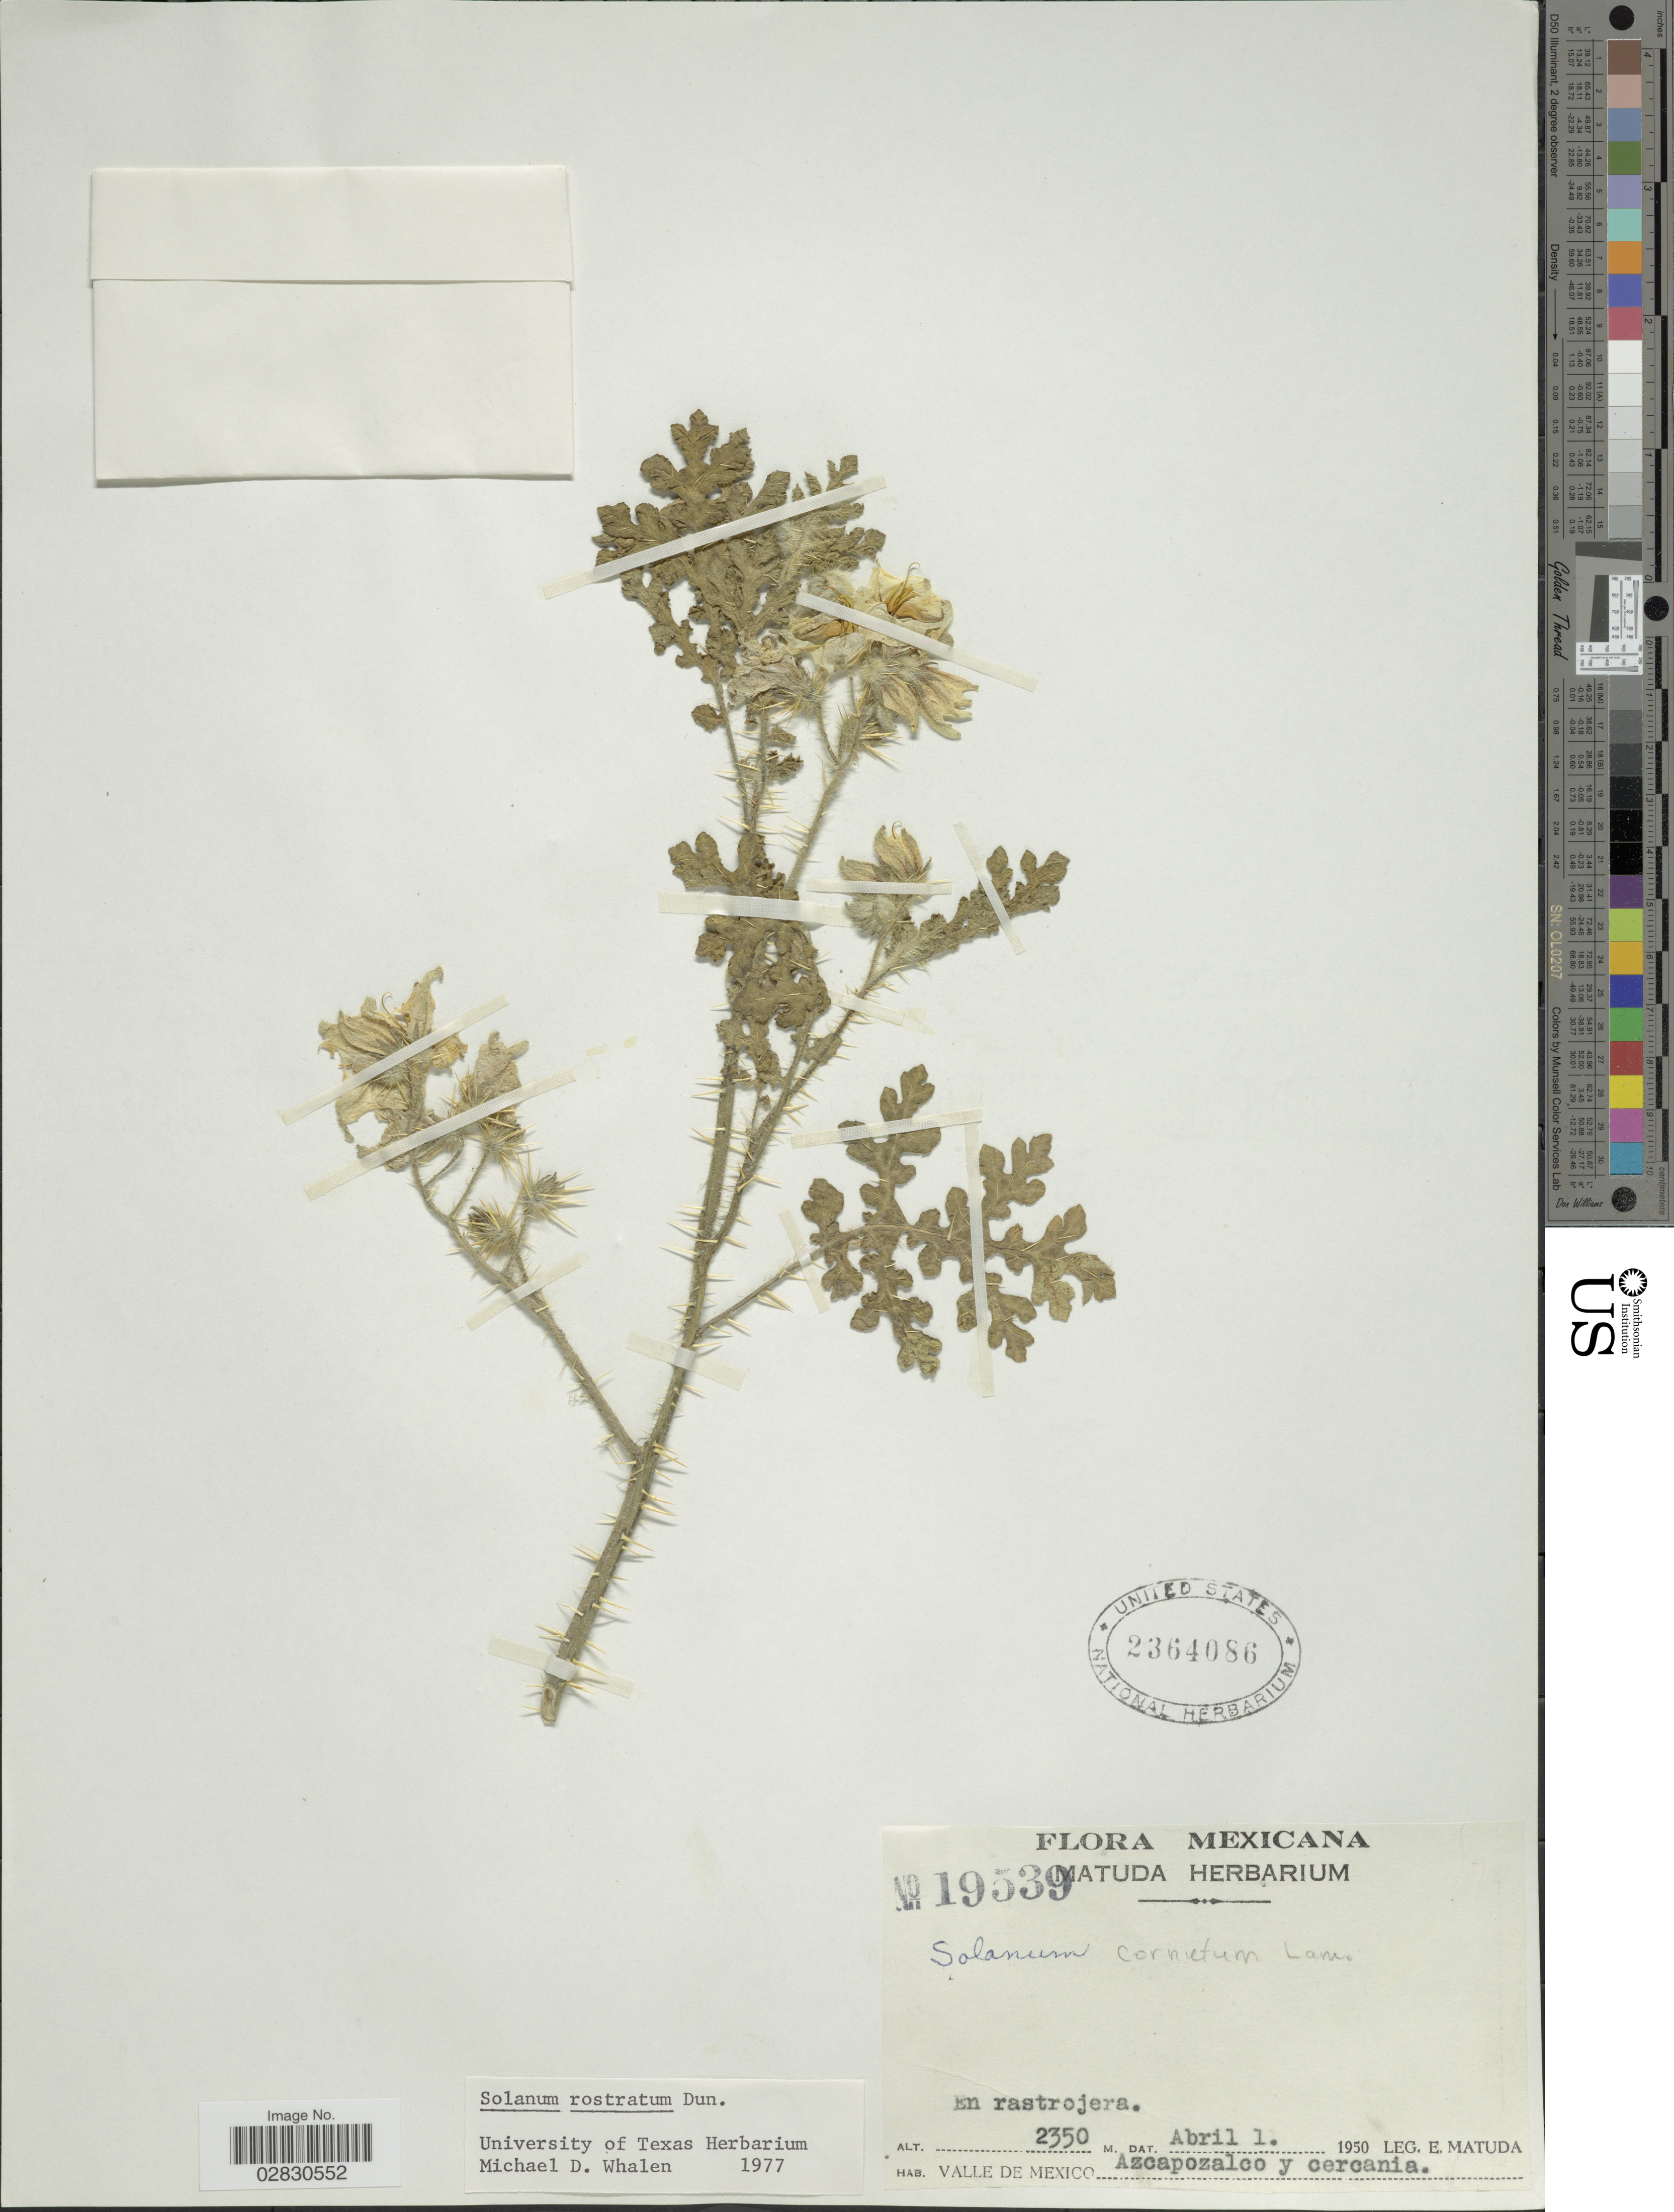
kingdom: Plantae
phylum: Tracheophyta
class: Magnoliopsida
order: Solanales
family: Solanaceae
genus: Solanum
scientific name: Solanum rostratum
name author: Dunal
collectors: E. Matuda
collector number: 19539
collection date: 1950-04-01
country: Mexico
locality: En rastrojera. Valle de Mexico, Azcapozalco y cercania.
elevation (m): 2350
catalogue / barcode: US 2364086